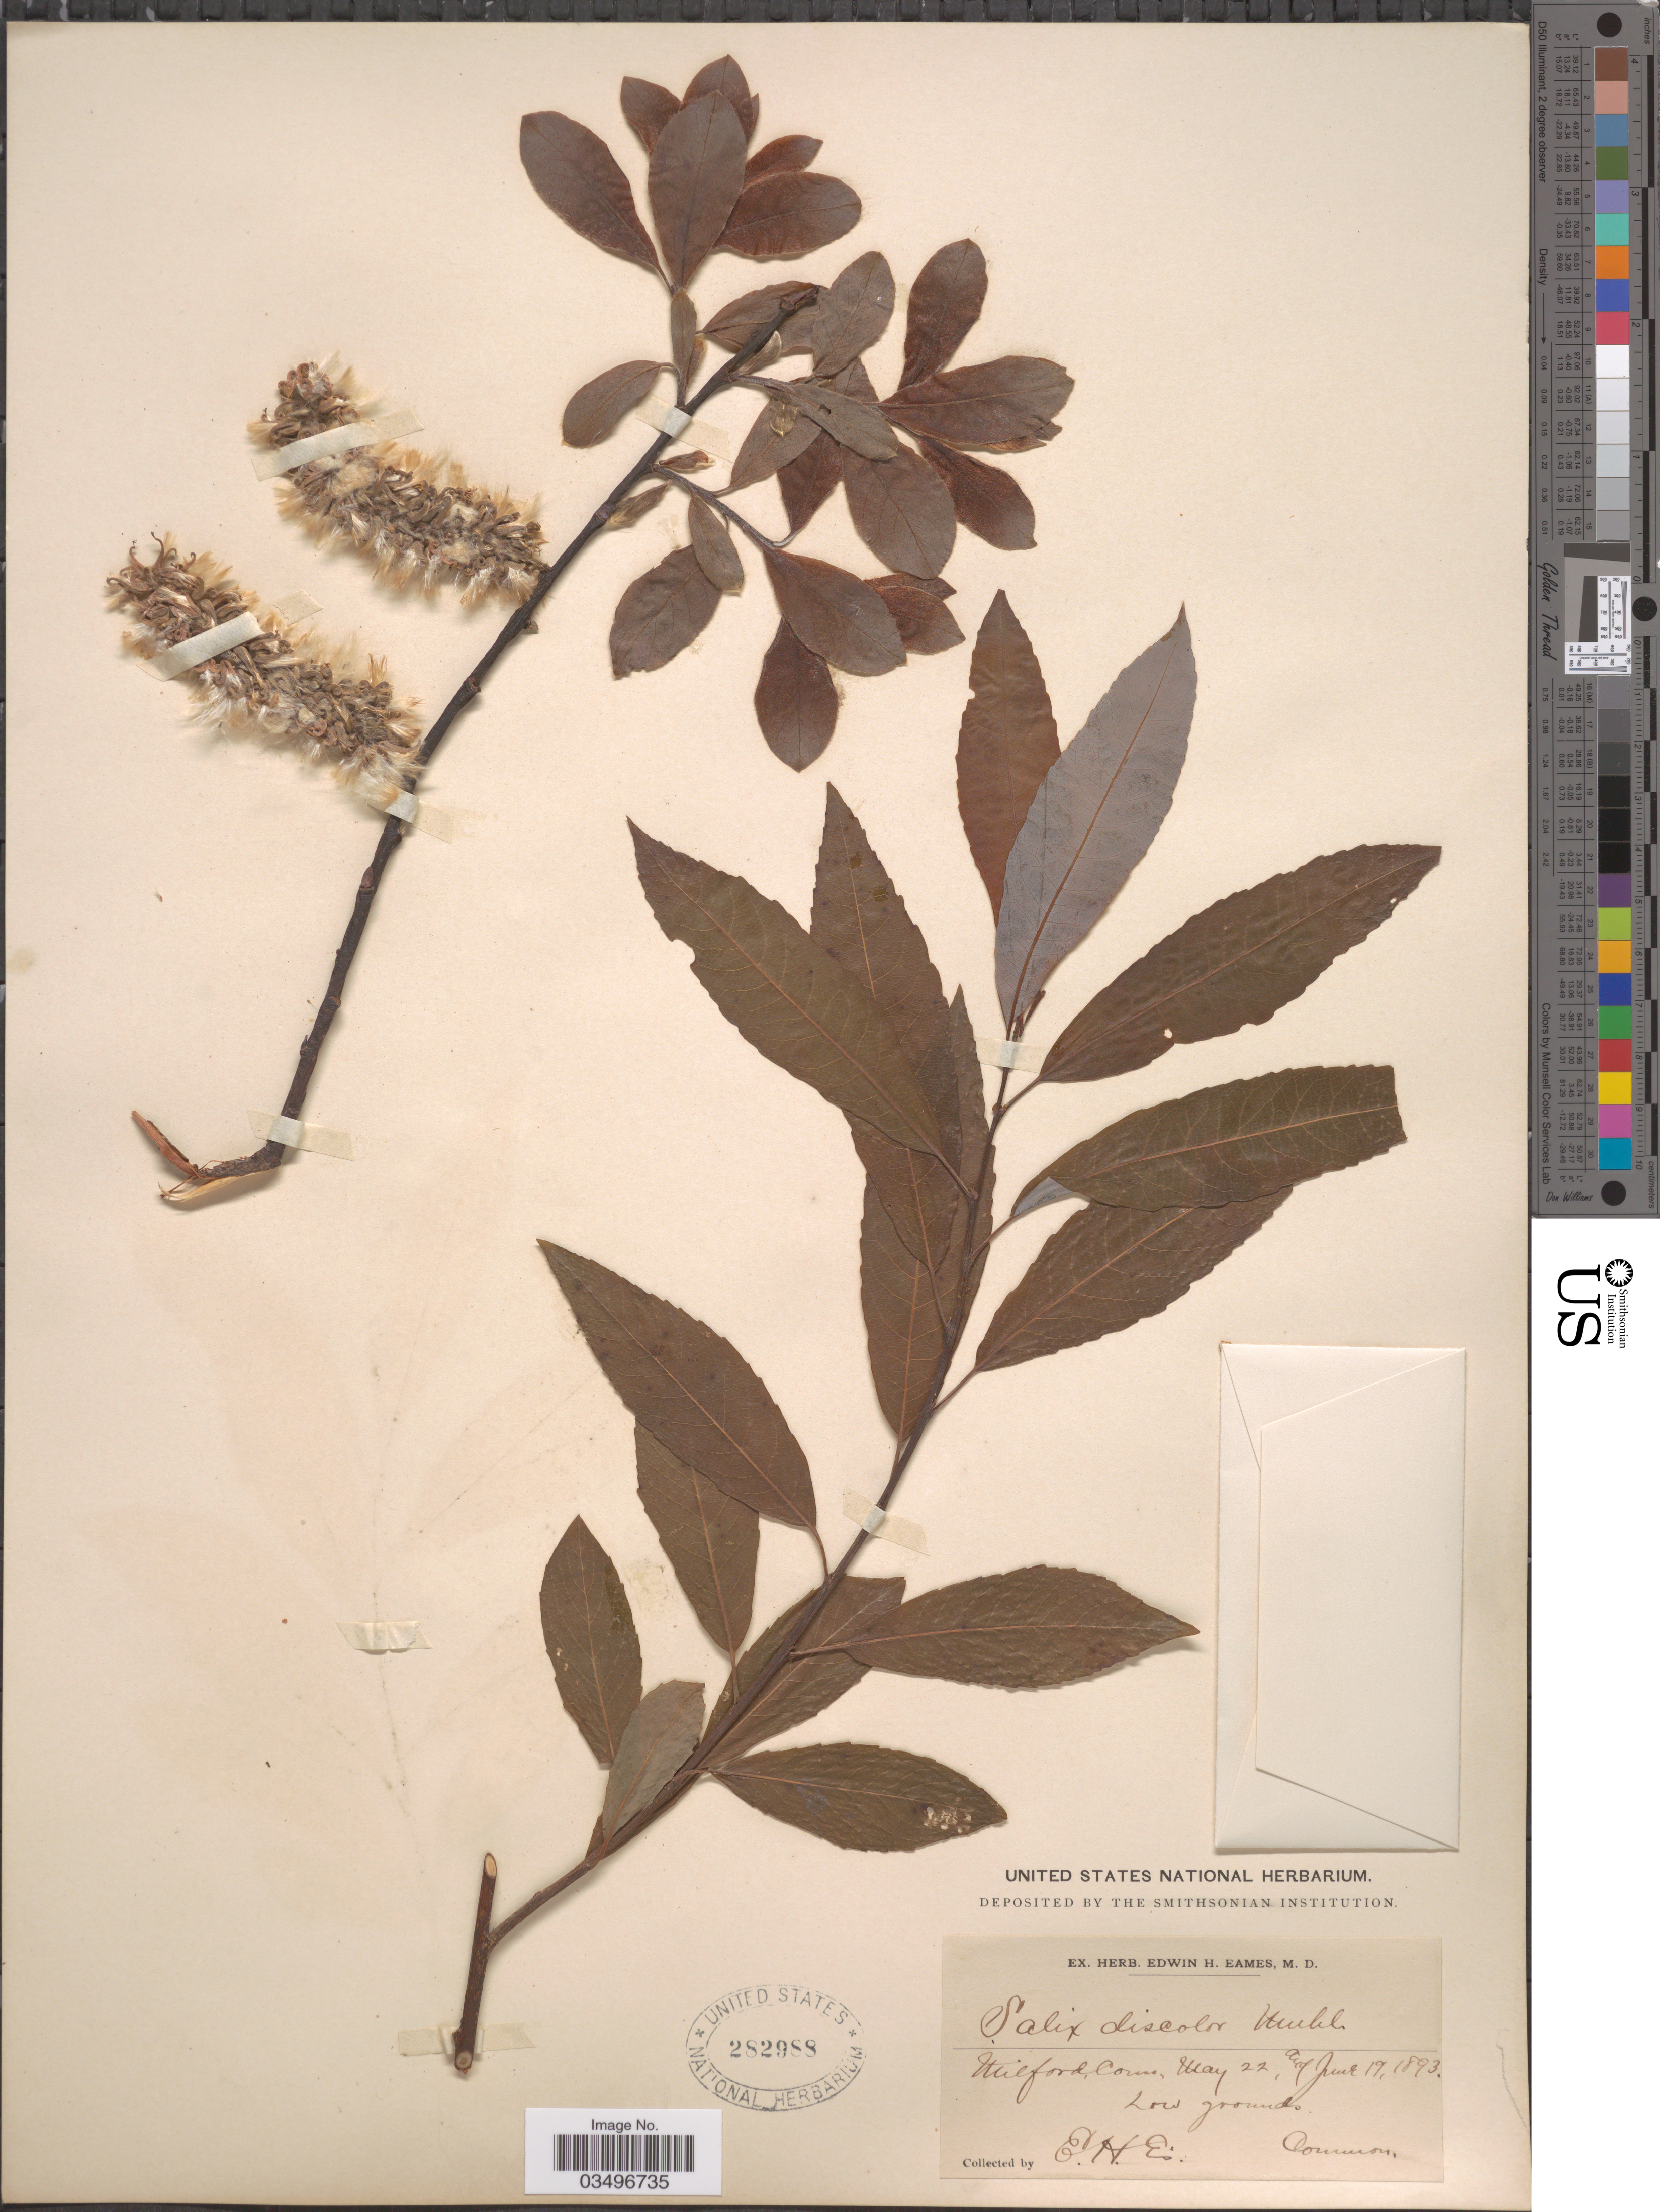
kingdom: Plantae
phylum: Tracheophyta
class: Magnoliopsida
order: Malpighiales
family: Salicaceae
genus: Salix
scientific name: Salix discolor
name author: Muhl.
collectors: E. H. Eames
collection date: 1893-05-22/1893-06-19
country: United States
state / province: Connecticut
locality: Milford.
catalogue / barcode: US 282988